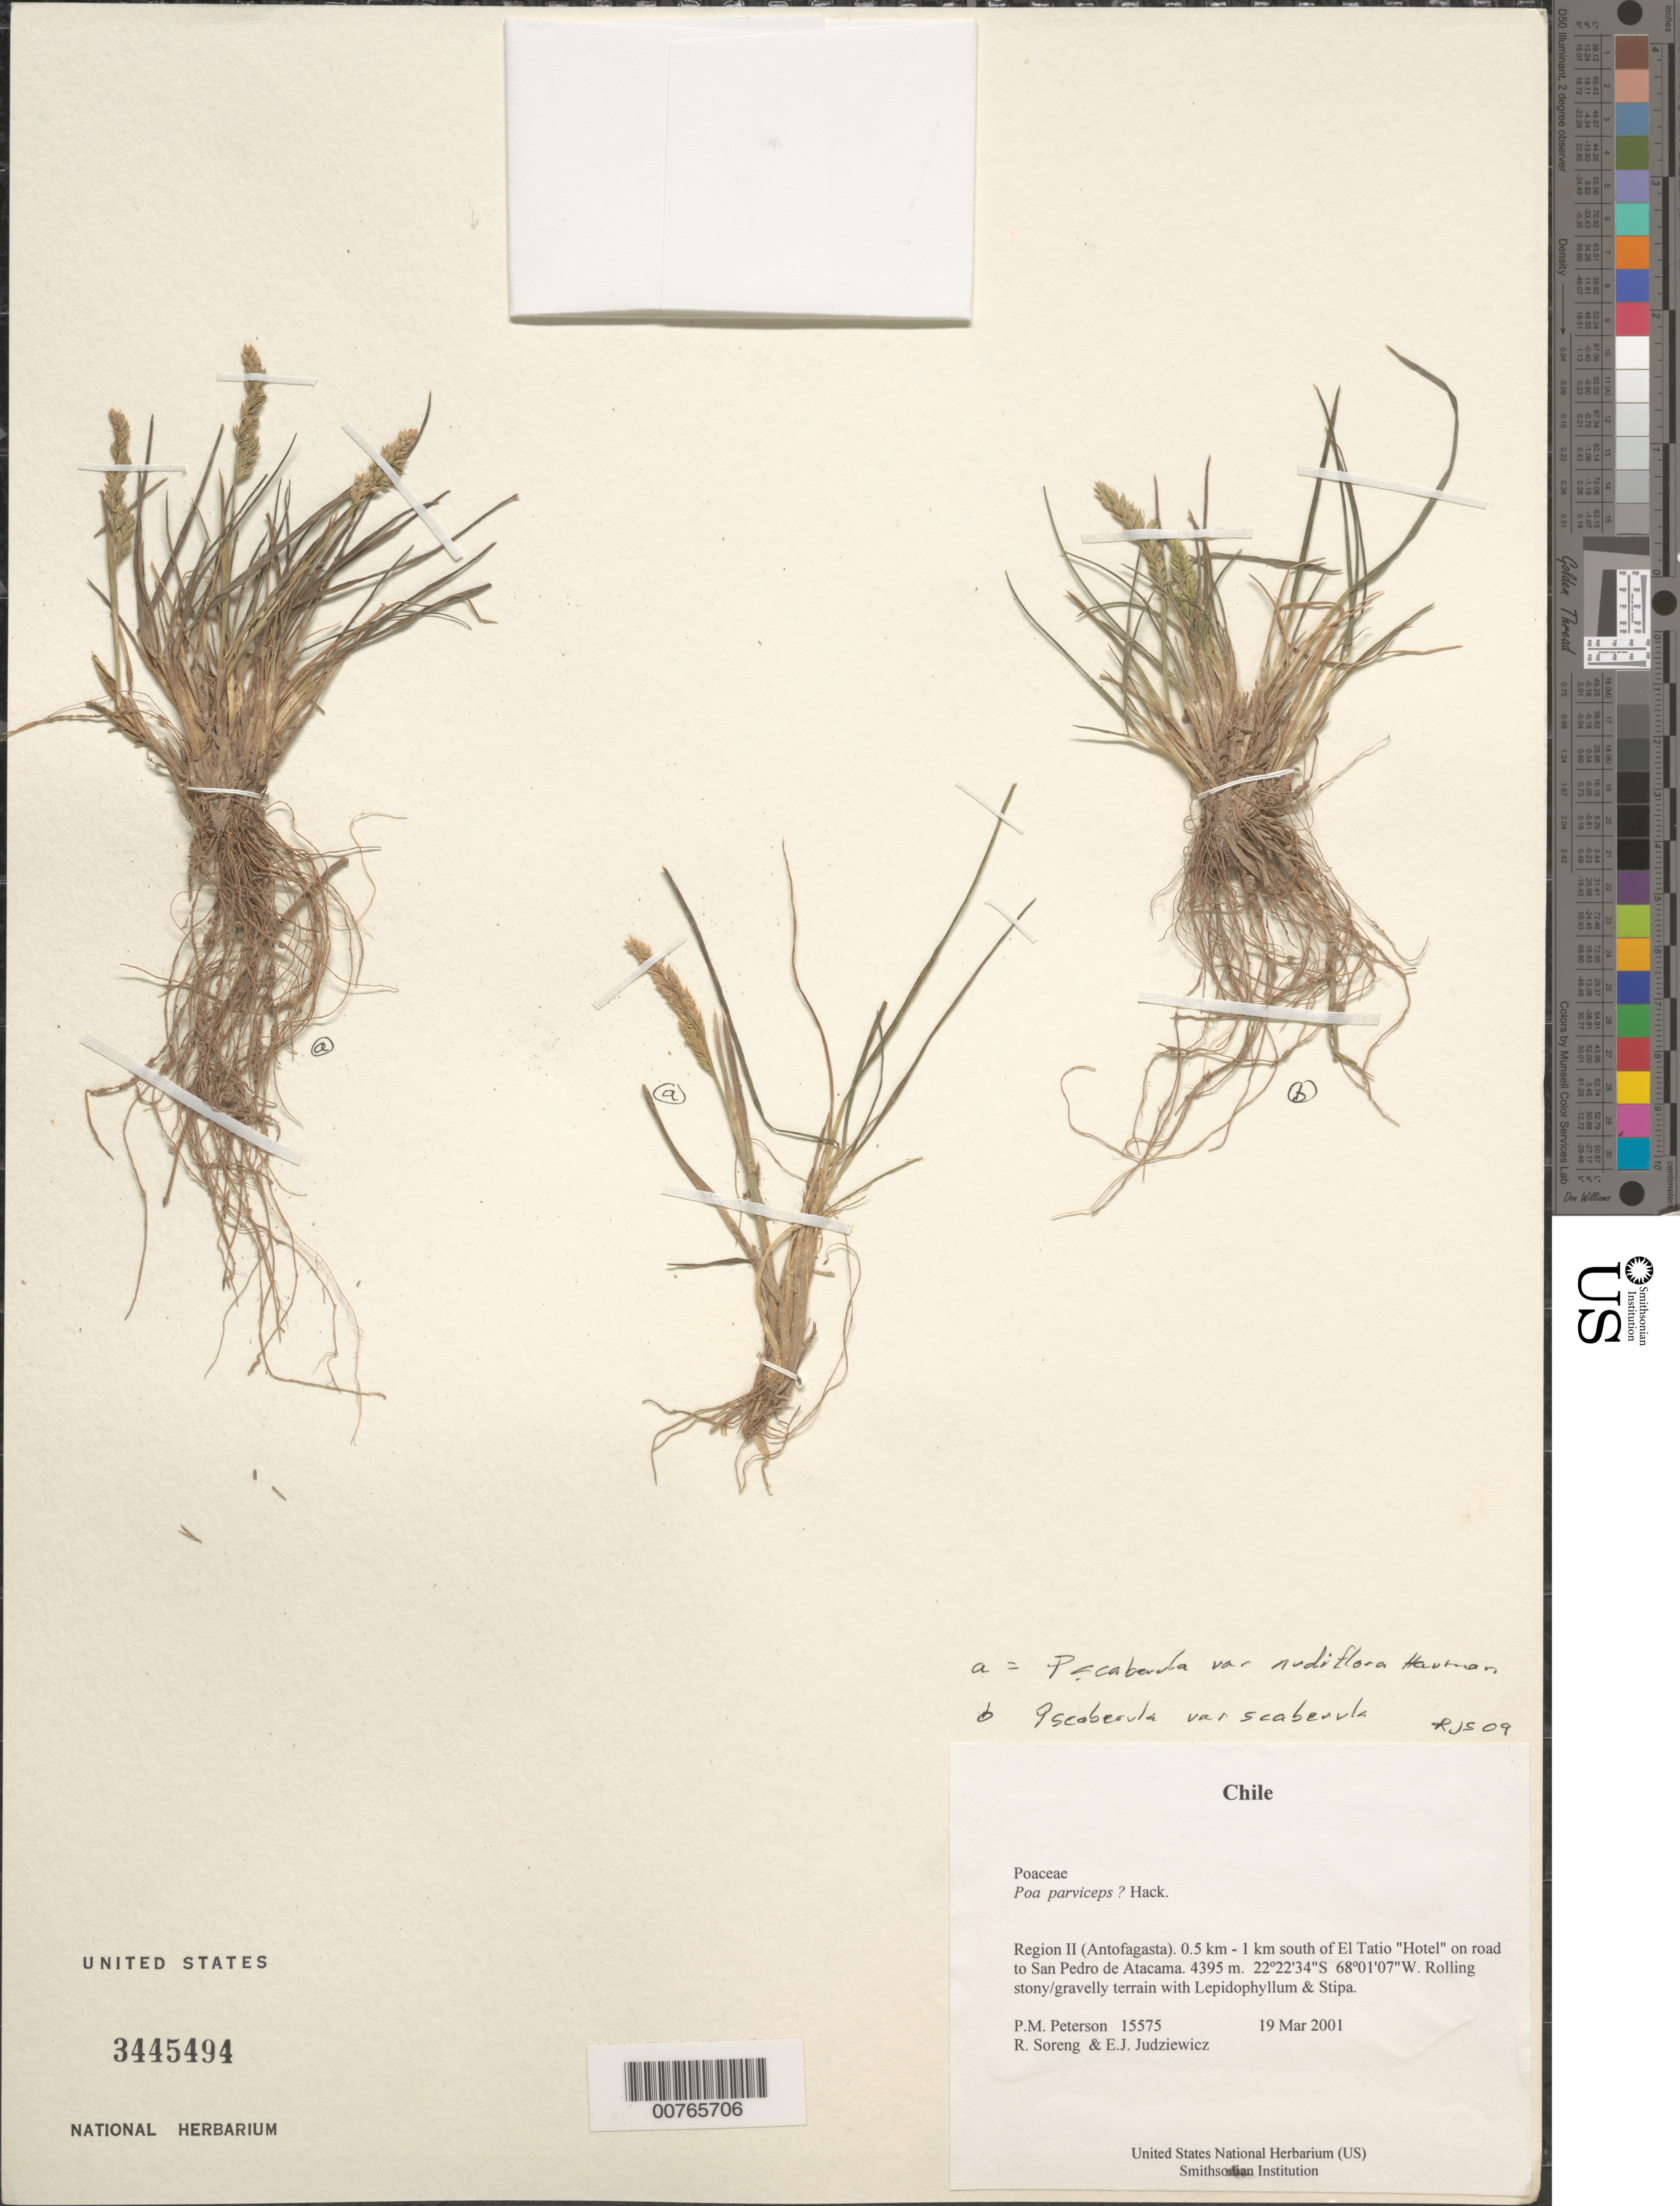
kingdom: Plantae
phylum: Tracheophyta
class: Liliopsida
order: Poales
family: Poaceae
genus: Poa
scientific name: Poa scaberula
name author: Hook. f.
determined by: Soreng, Robert J., Research Associate (BOT), Smithsonian Institution - National Museum of Natural History (UNITED STATES)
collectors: P. M. Peterson, R. J. Soreng & E. J. Judziewicz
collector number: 15575b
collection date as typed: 19 Mar 2001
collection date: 2001-03-19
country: Chile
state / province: Antofagasta (II)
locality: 0.5 km - 1 km south of El Tatio "Hotel" on road to San Pedro de Atacama.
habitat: Rolling stony/gravelly terrain with Lepidophyllum & Stipa.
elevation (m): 4395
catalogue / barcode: US 3445494